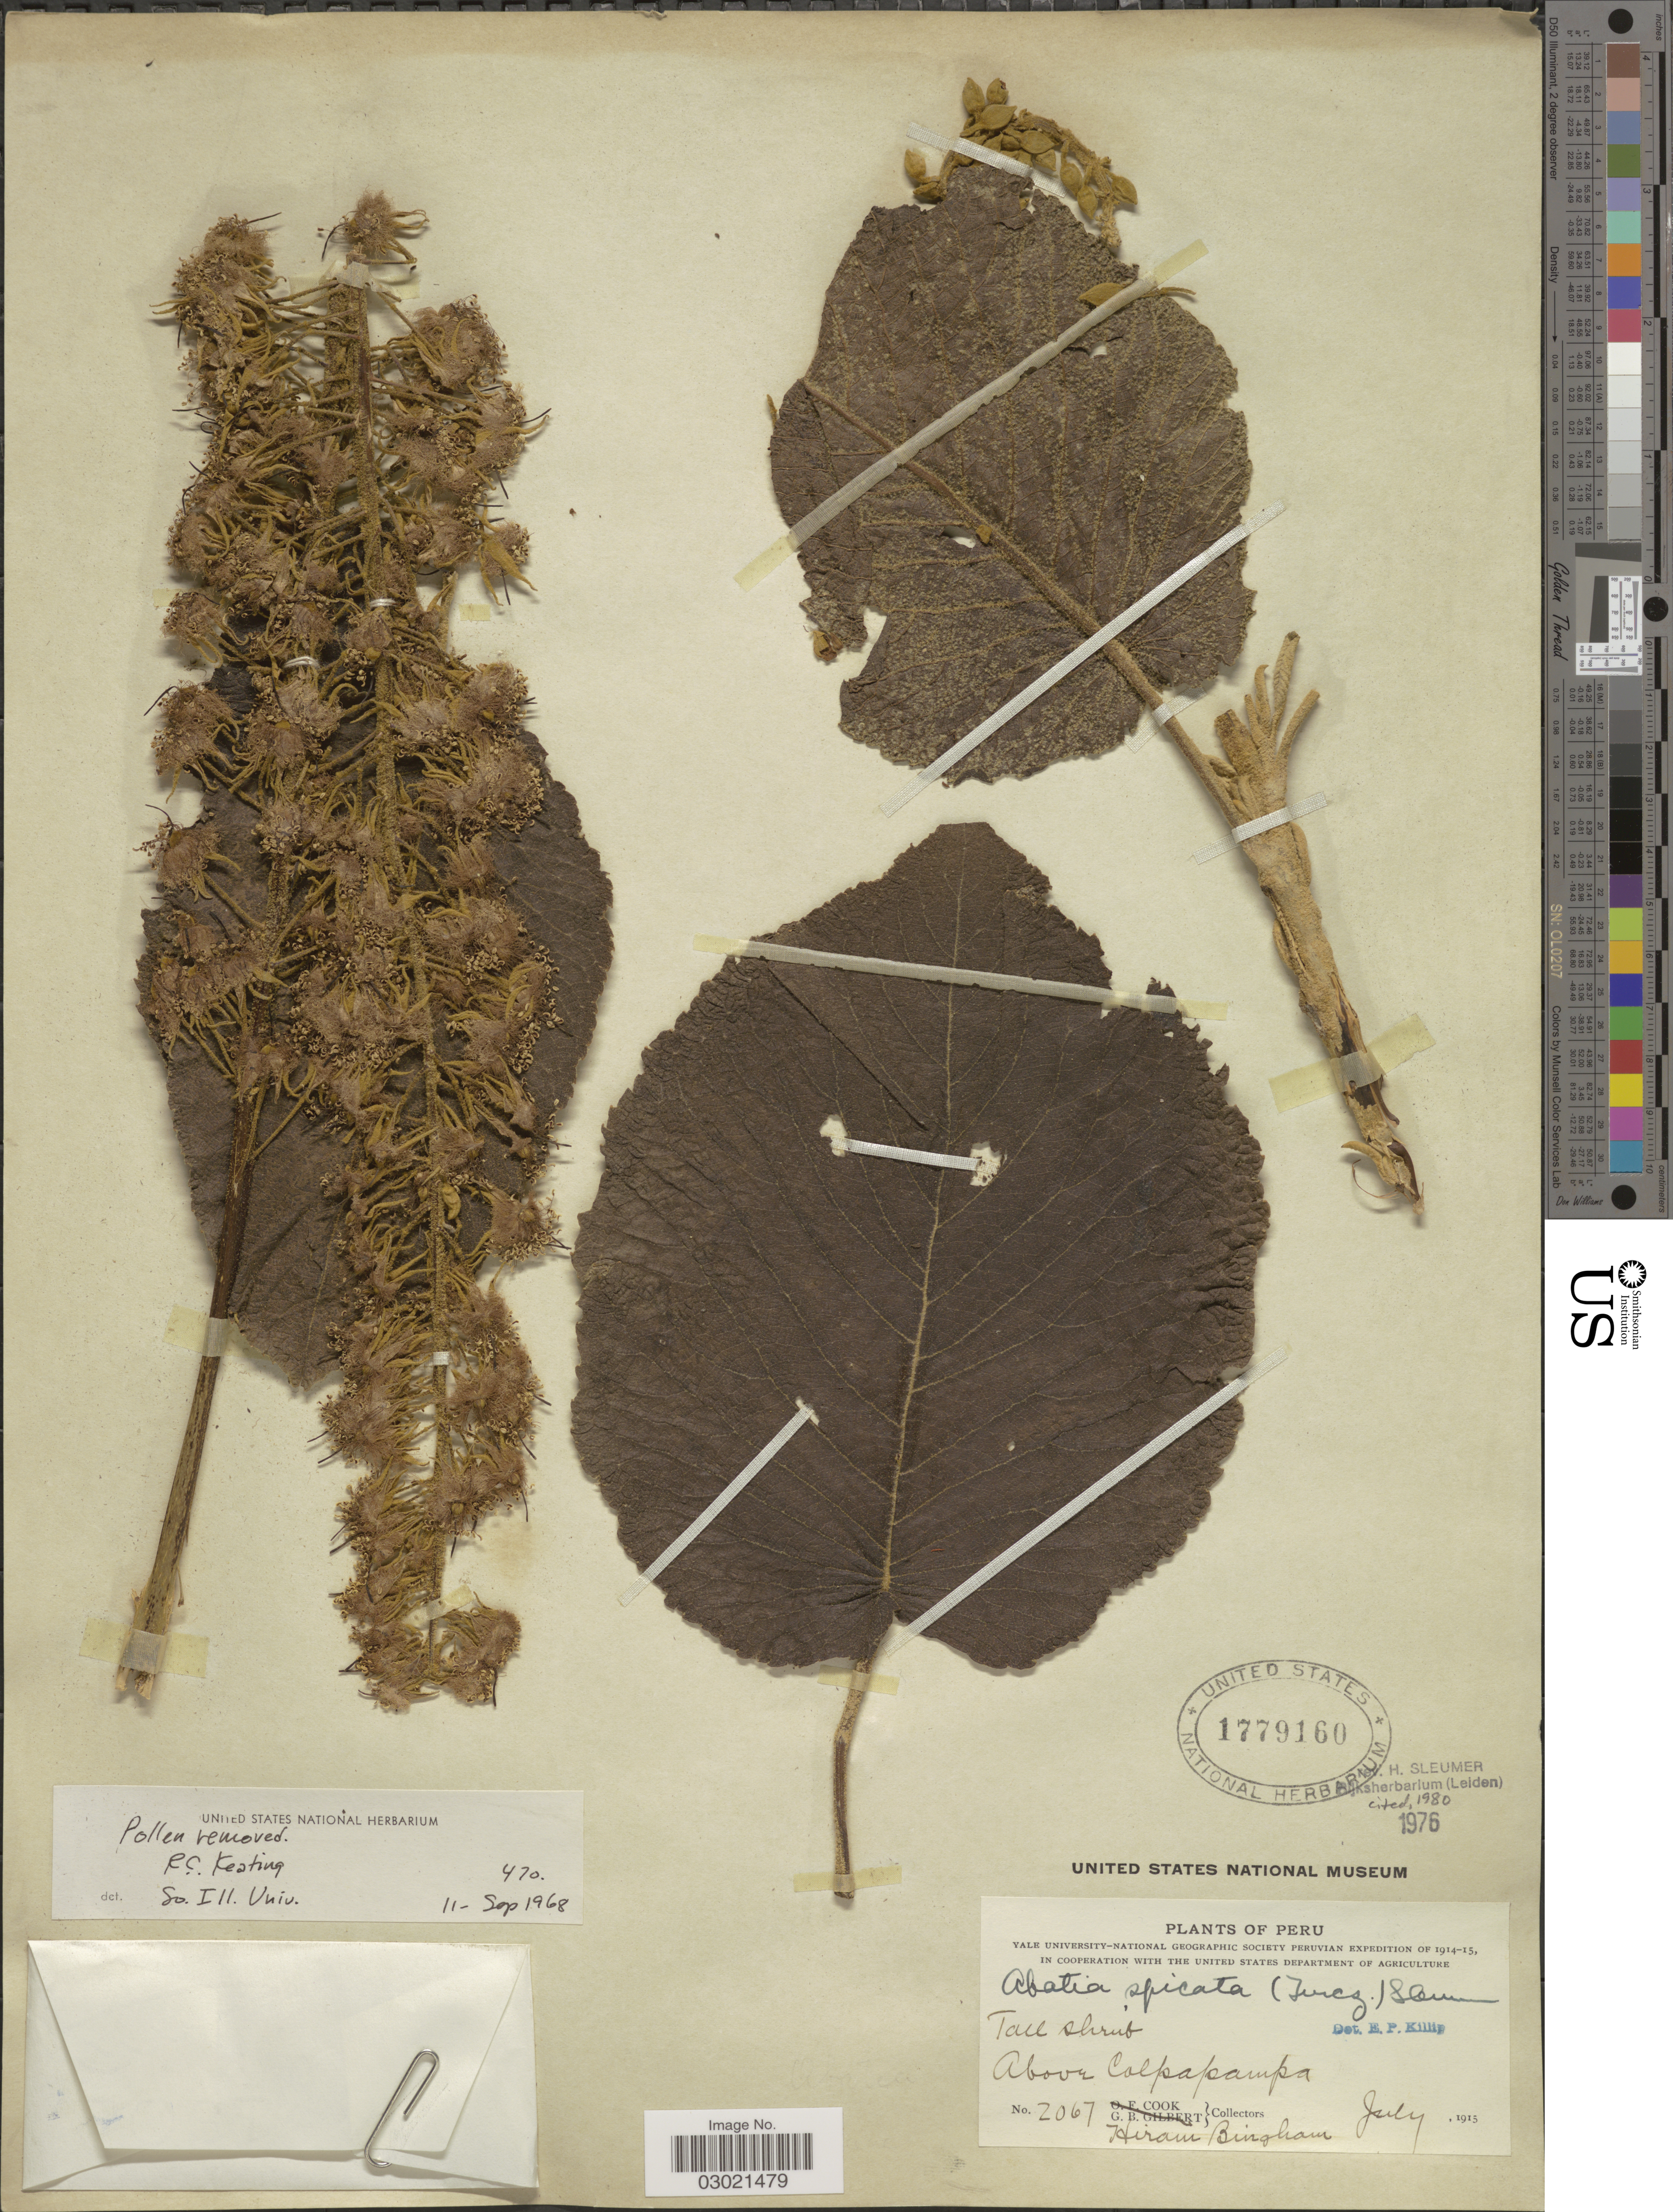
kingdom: Plantae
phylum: Tracheophyta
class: Magnoliopsida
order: Malpighiales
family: Salicaceae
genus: Abatia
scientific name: Abatia spicata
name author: (Turcz.) Sleumer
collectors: H. Bingham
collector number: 2067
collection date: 1915-07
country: Peru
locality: Above Calpapampa.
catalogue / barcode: US 1779160